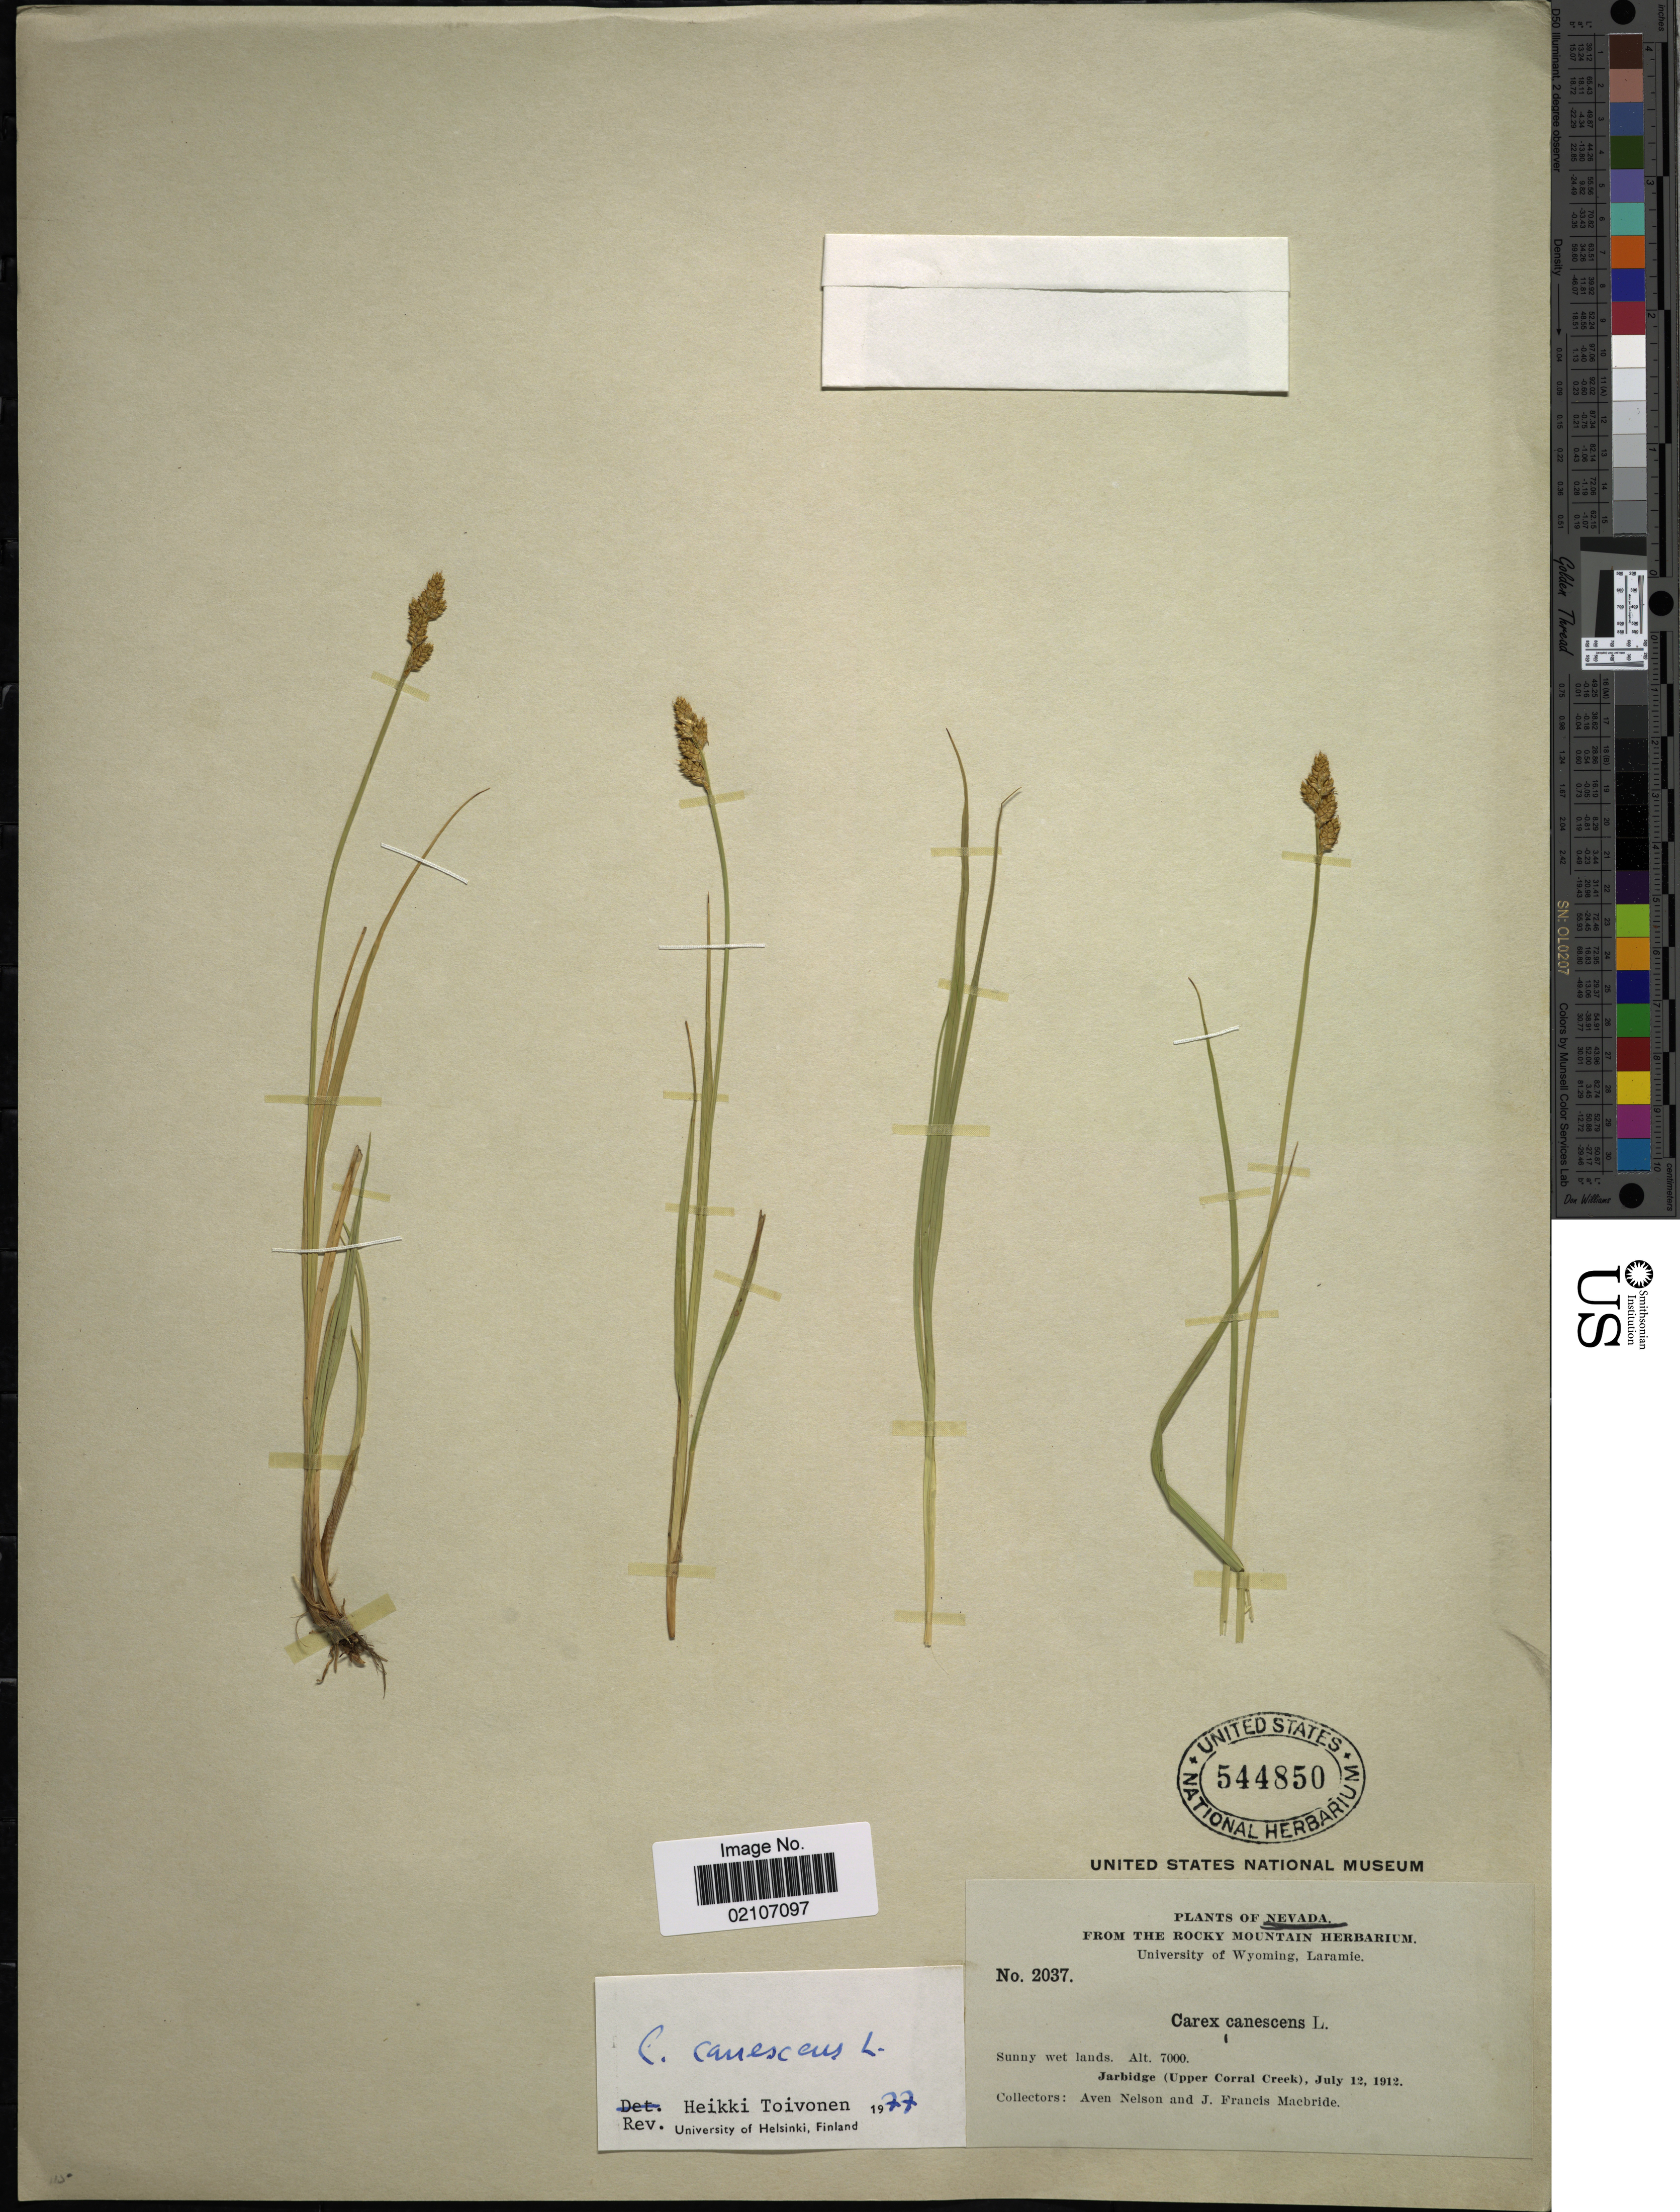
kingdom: Plantae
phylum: Tracheophyta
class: Liliopsida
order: Poales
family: Cyperaceae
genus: Carex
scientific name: Carex canescens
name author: L.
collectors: A. Nelson & J. F. Macbride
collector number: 2037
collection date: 1912-07-12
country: United States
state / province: Nevada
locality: Jarbidge (Upper Corral Creek)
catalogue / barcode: US 54850